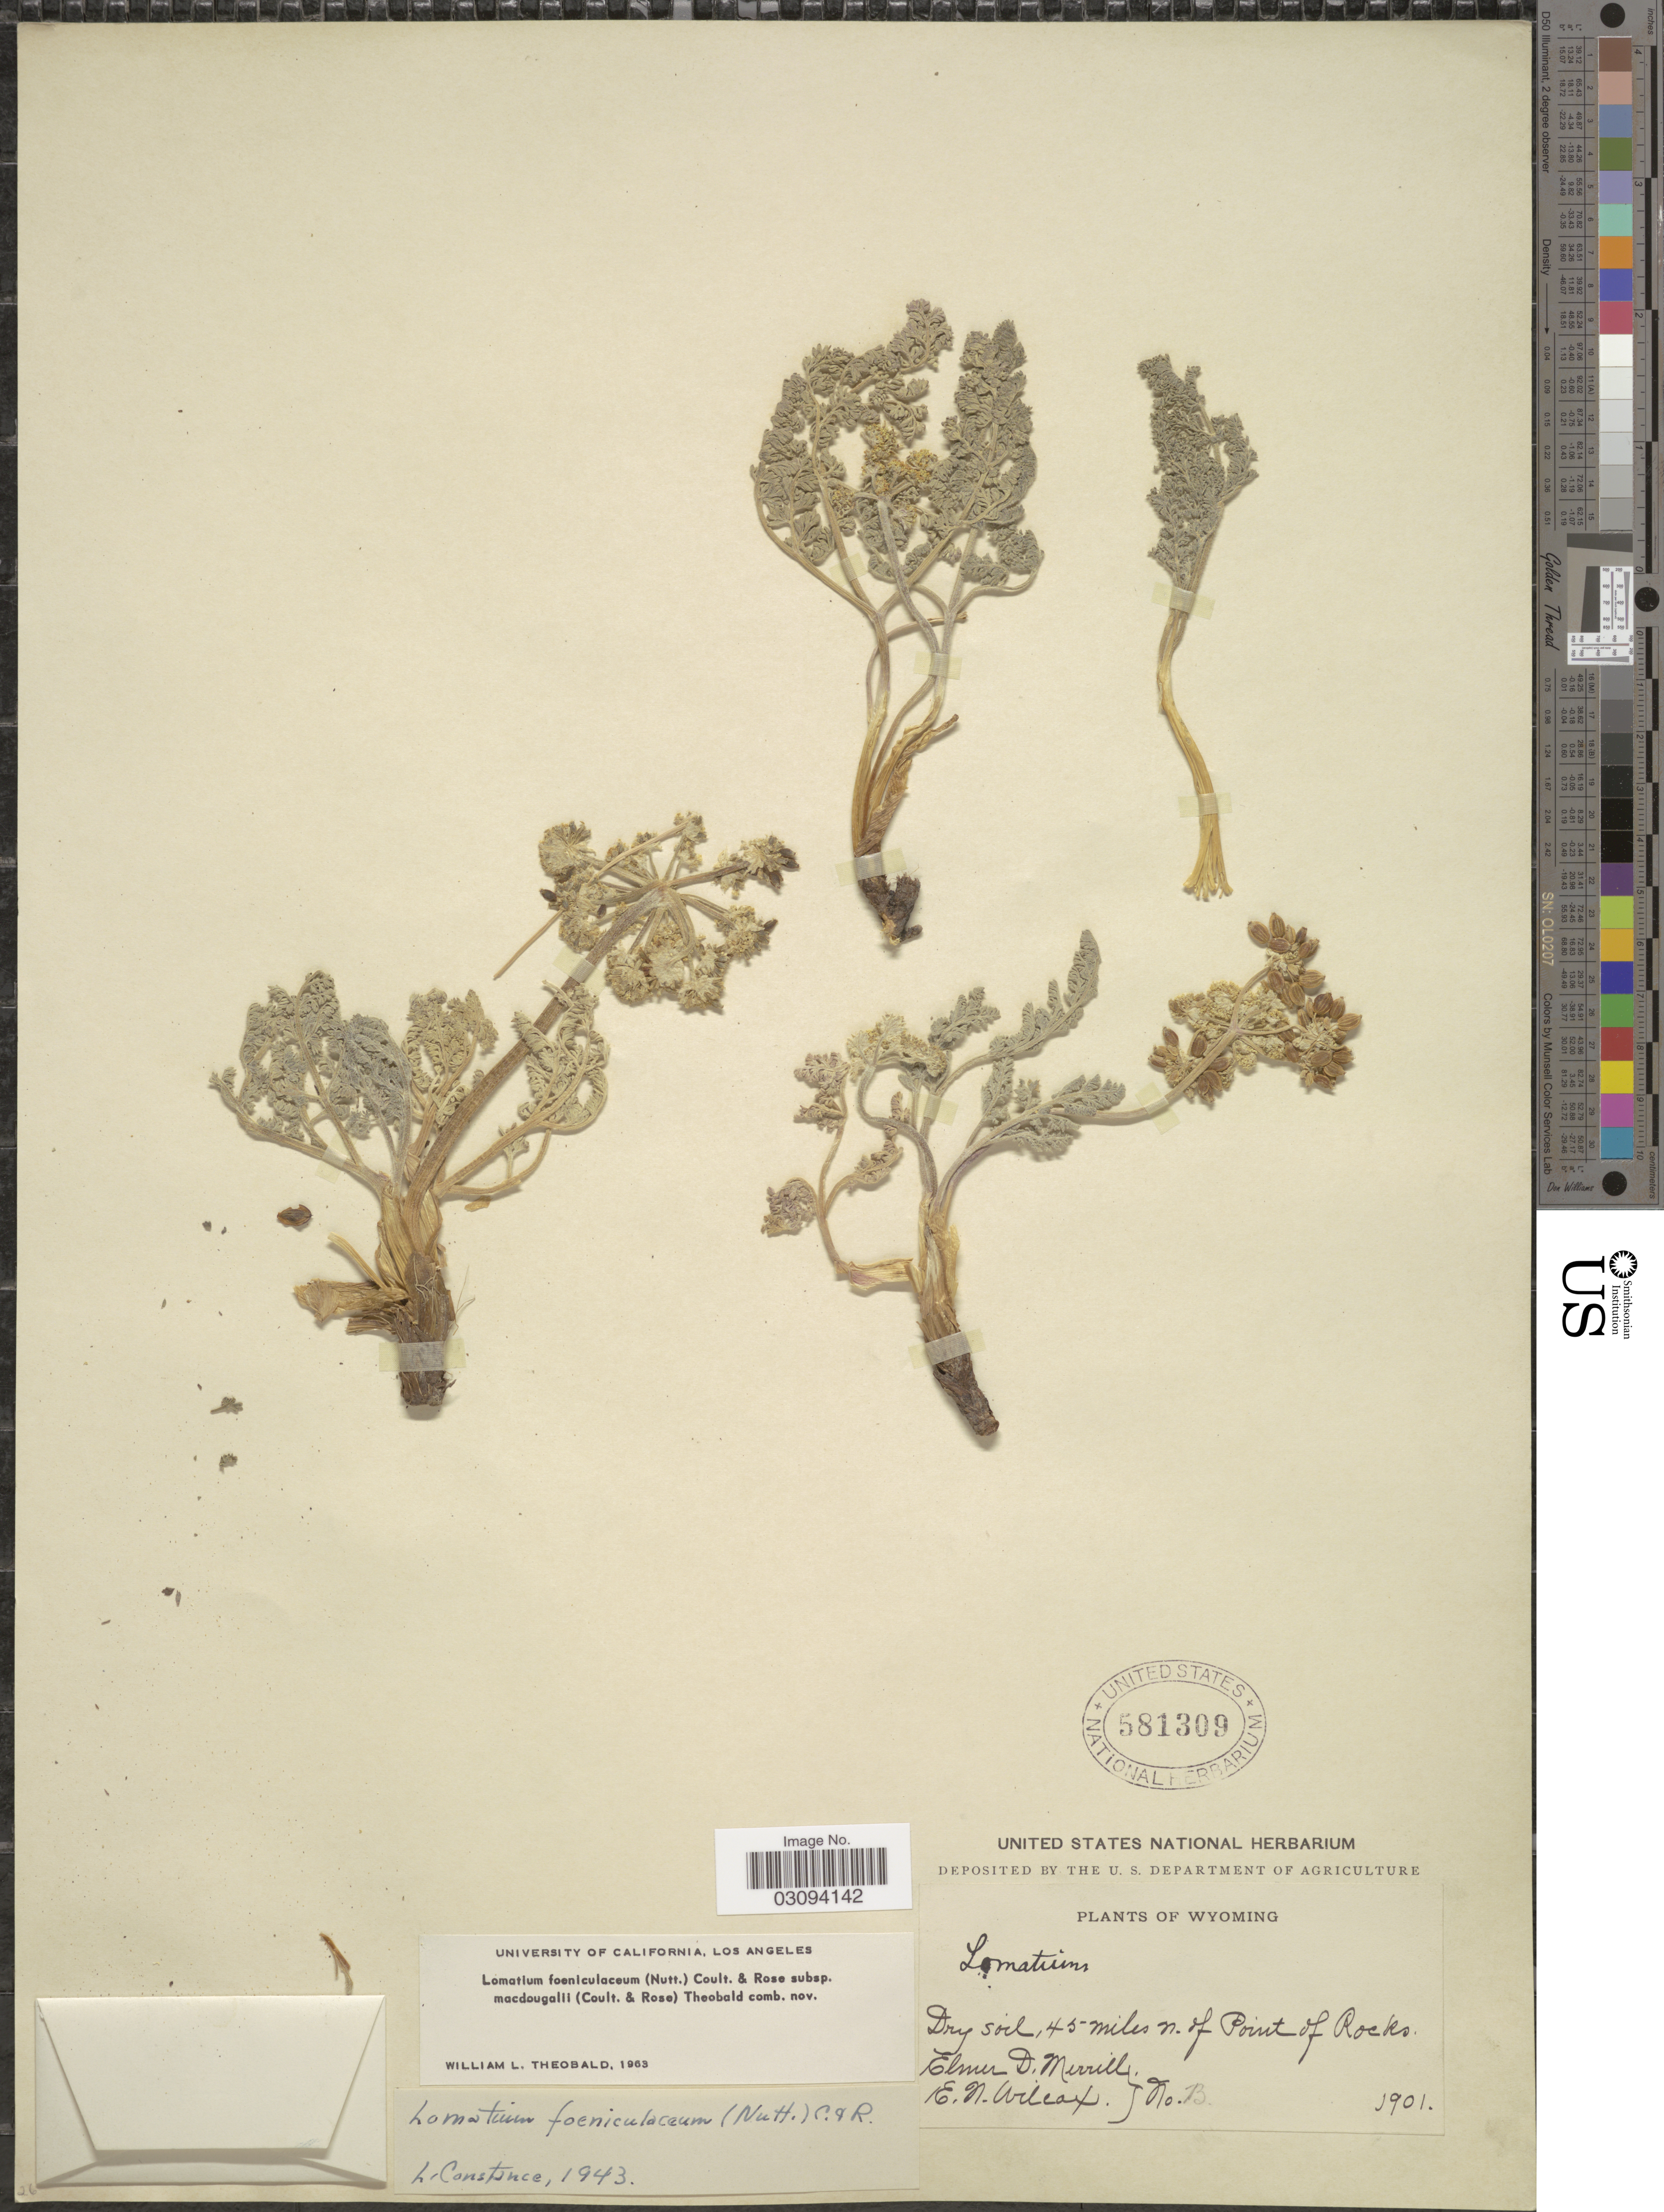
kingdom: Plantae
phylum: Tracheophyta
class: Magnoliopsida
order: Apiales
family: Apiaceae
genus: Lomatium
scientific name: Lomatium foeniculaceum subsp. macdougalii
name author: (J.M. Coult. & Rose) W.L. Theob.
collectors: E. D. Merrill & E. Wilcox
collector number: B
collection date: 1901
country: United States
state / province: Wyoming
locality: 45 miles n. of Point of Rocks.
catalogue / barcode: US 581309